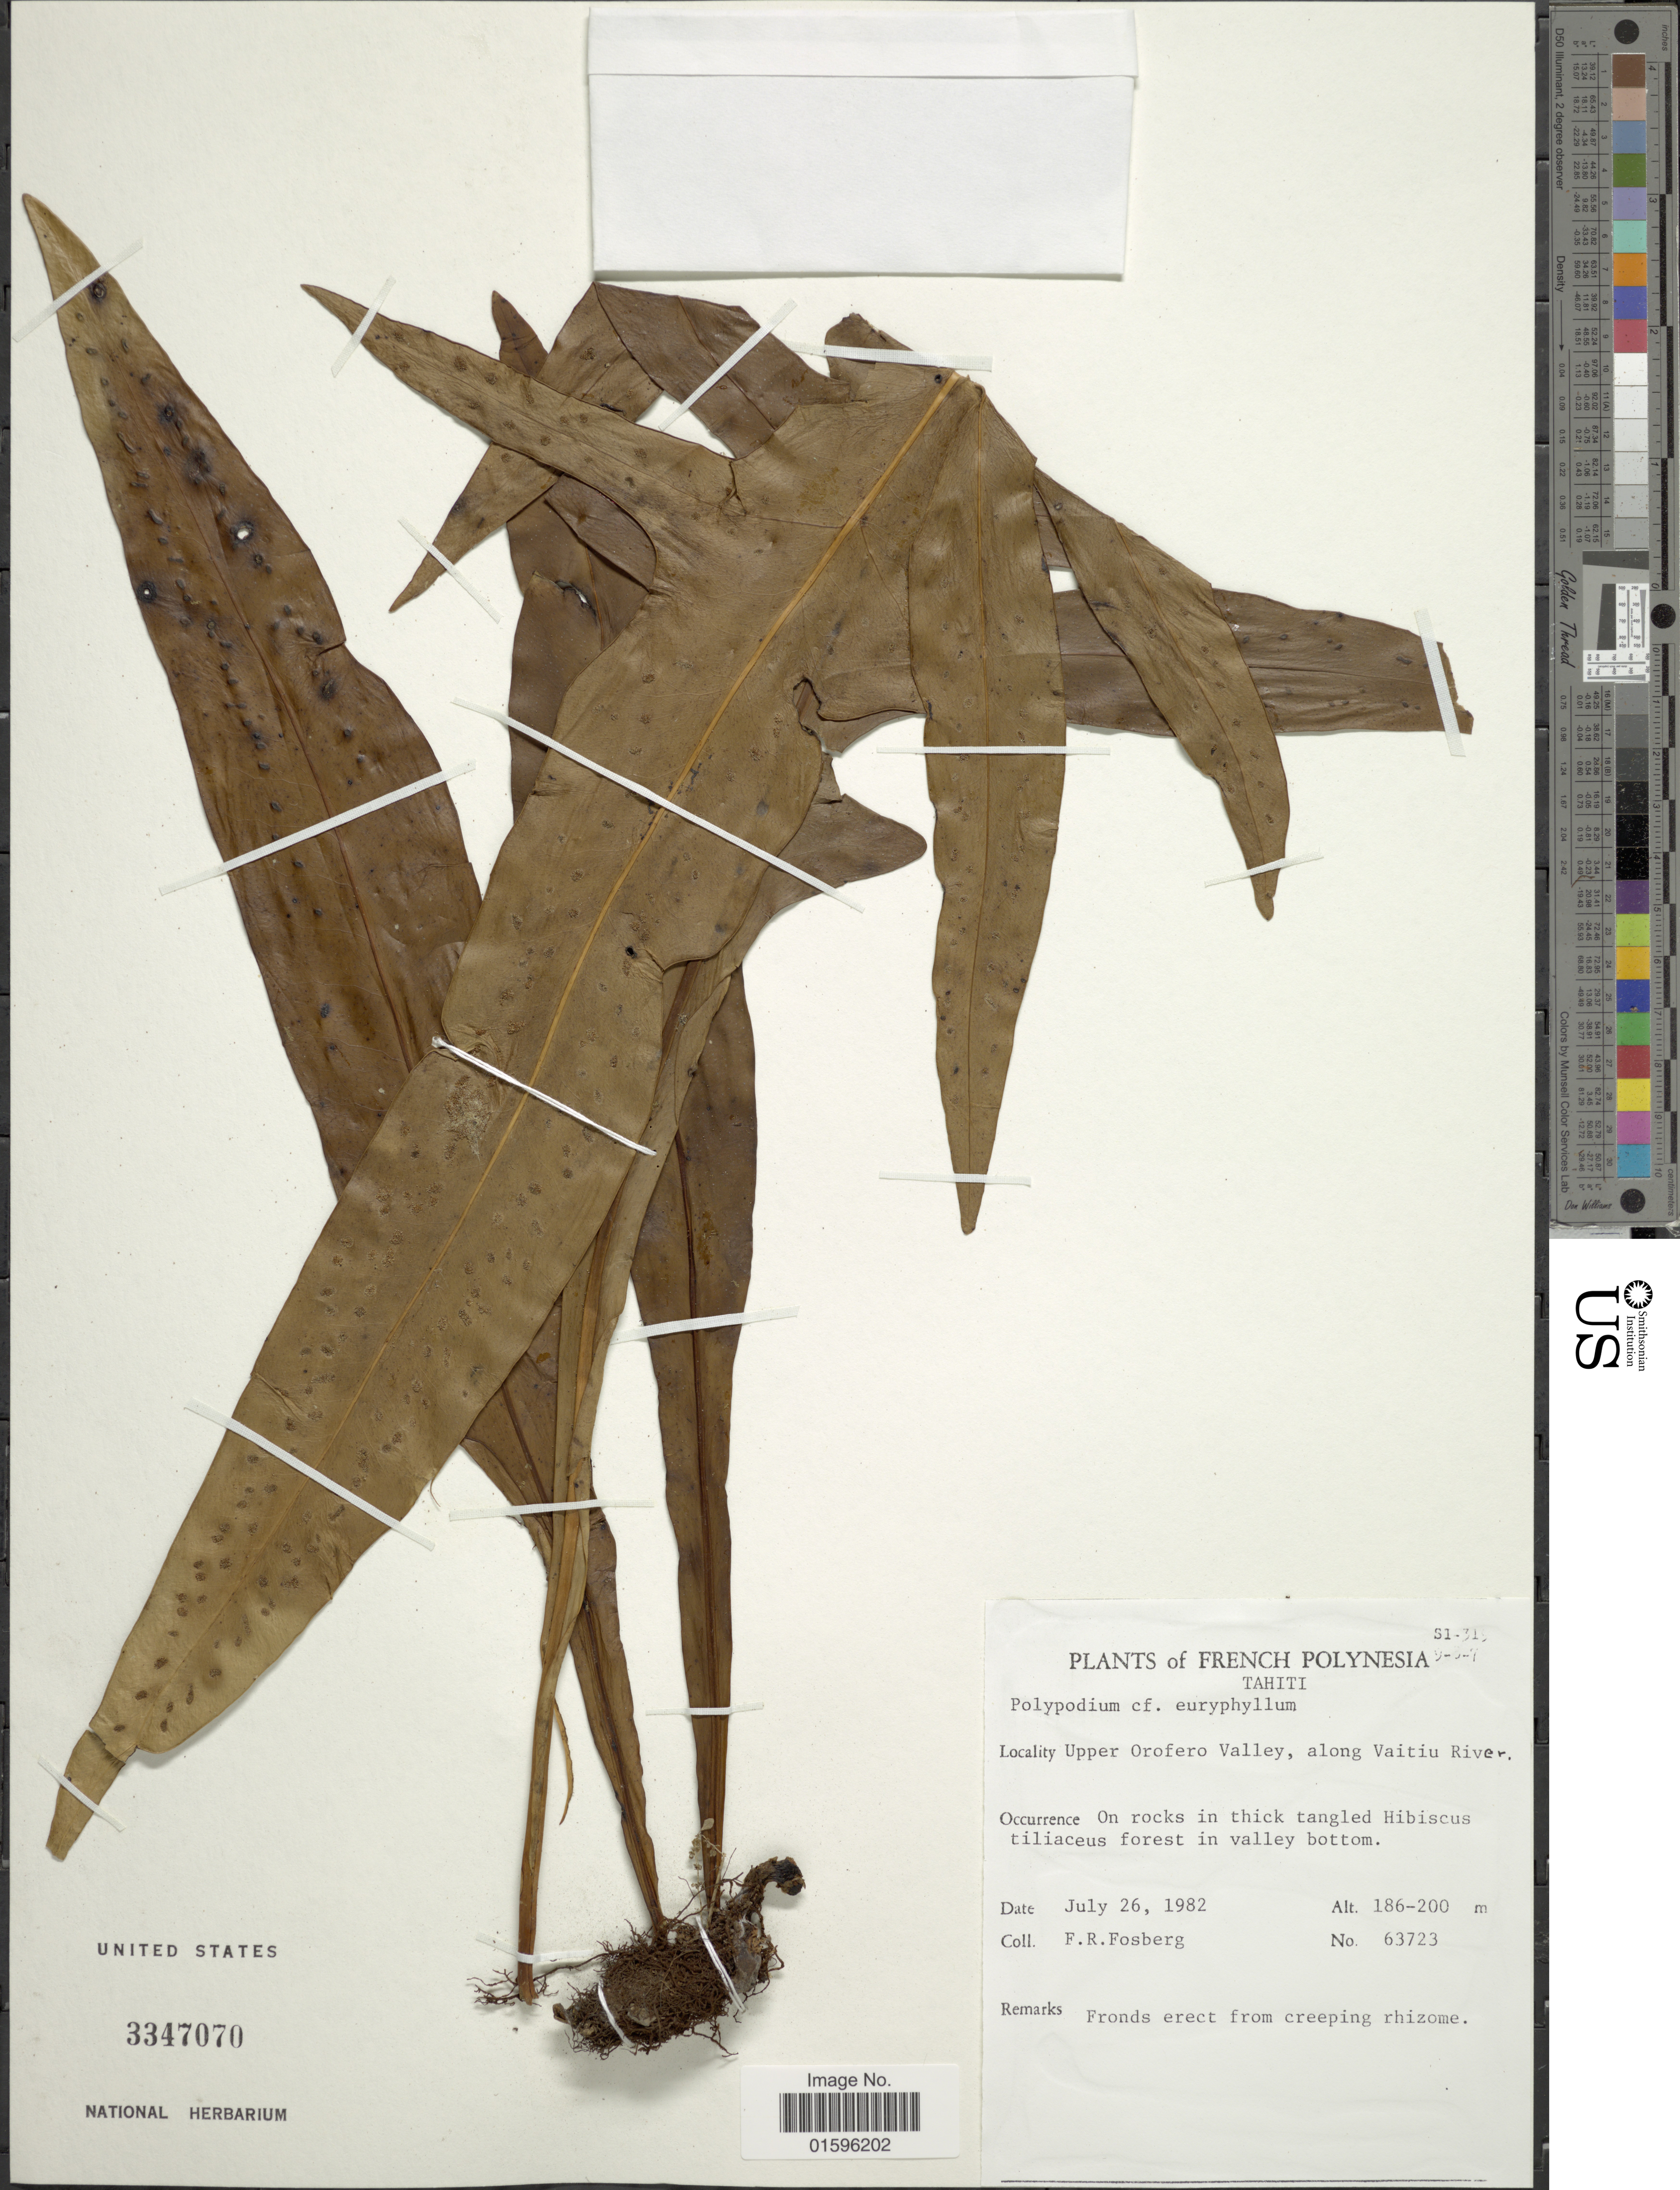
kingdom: Plantae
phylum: Tracheophyta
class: Polypodiopsida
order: Polypodiales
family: Polypodiaceae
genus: Polypodium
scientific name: Polypodium euryphyllum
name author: (J. Sm.) C. Chr.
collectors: F. R. Fosberg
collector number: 63723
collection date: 1982-07-26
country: French Polynesia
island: Tahiti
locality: Tahiti, upper Orofero Valley, along Vaitiu River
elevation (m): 186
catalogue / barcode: US 3347070